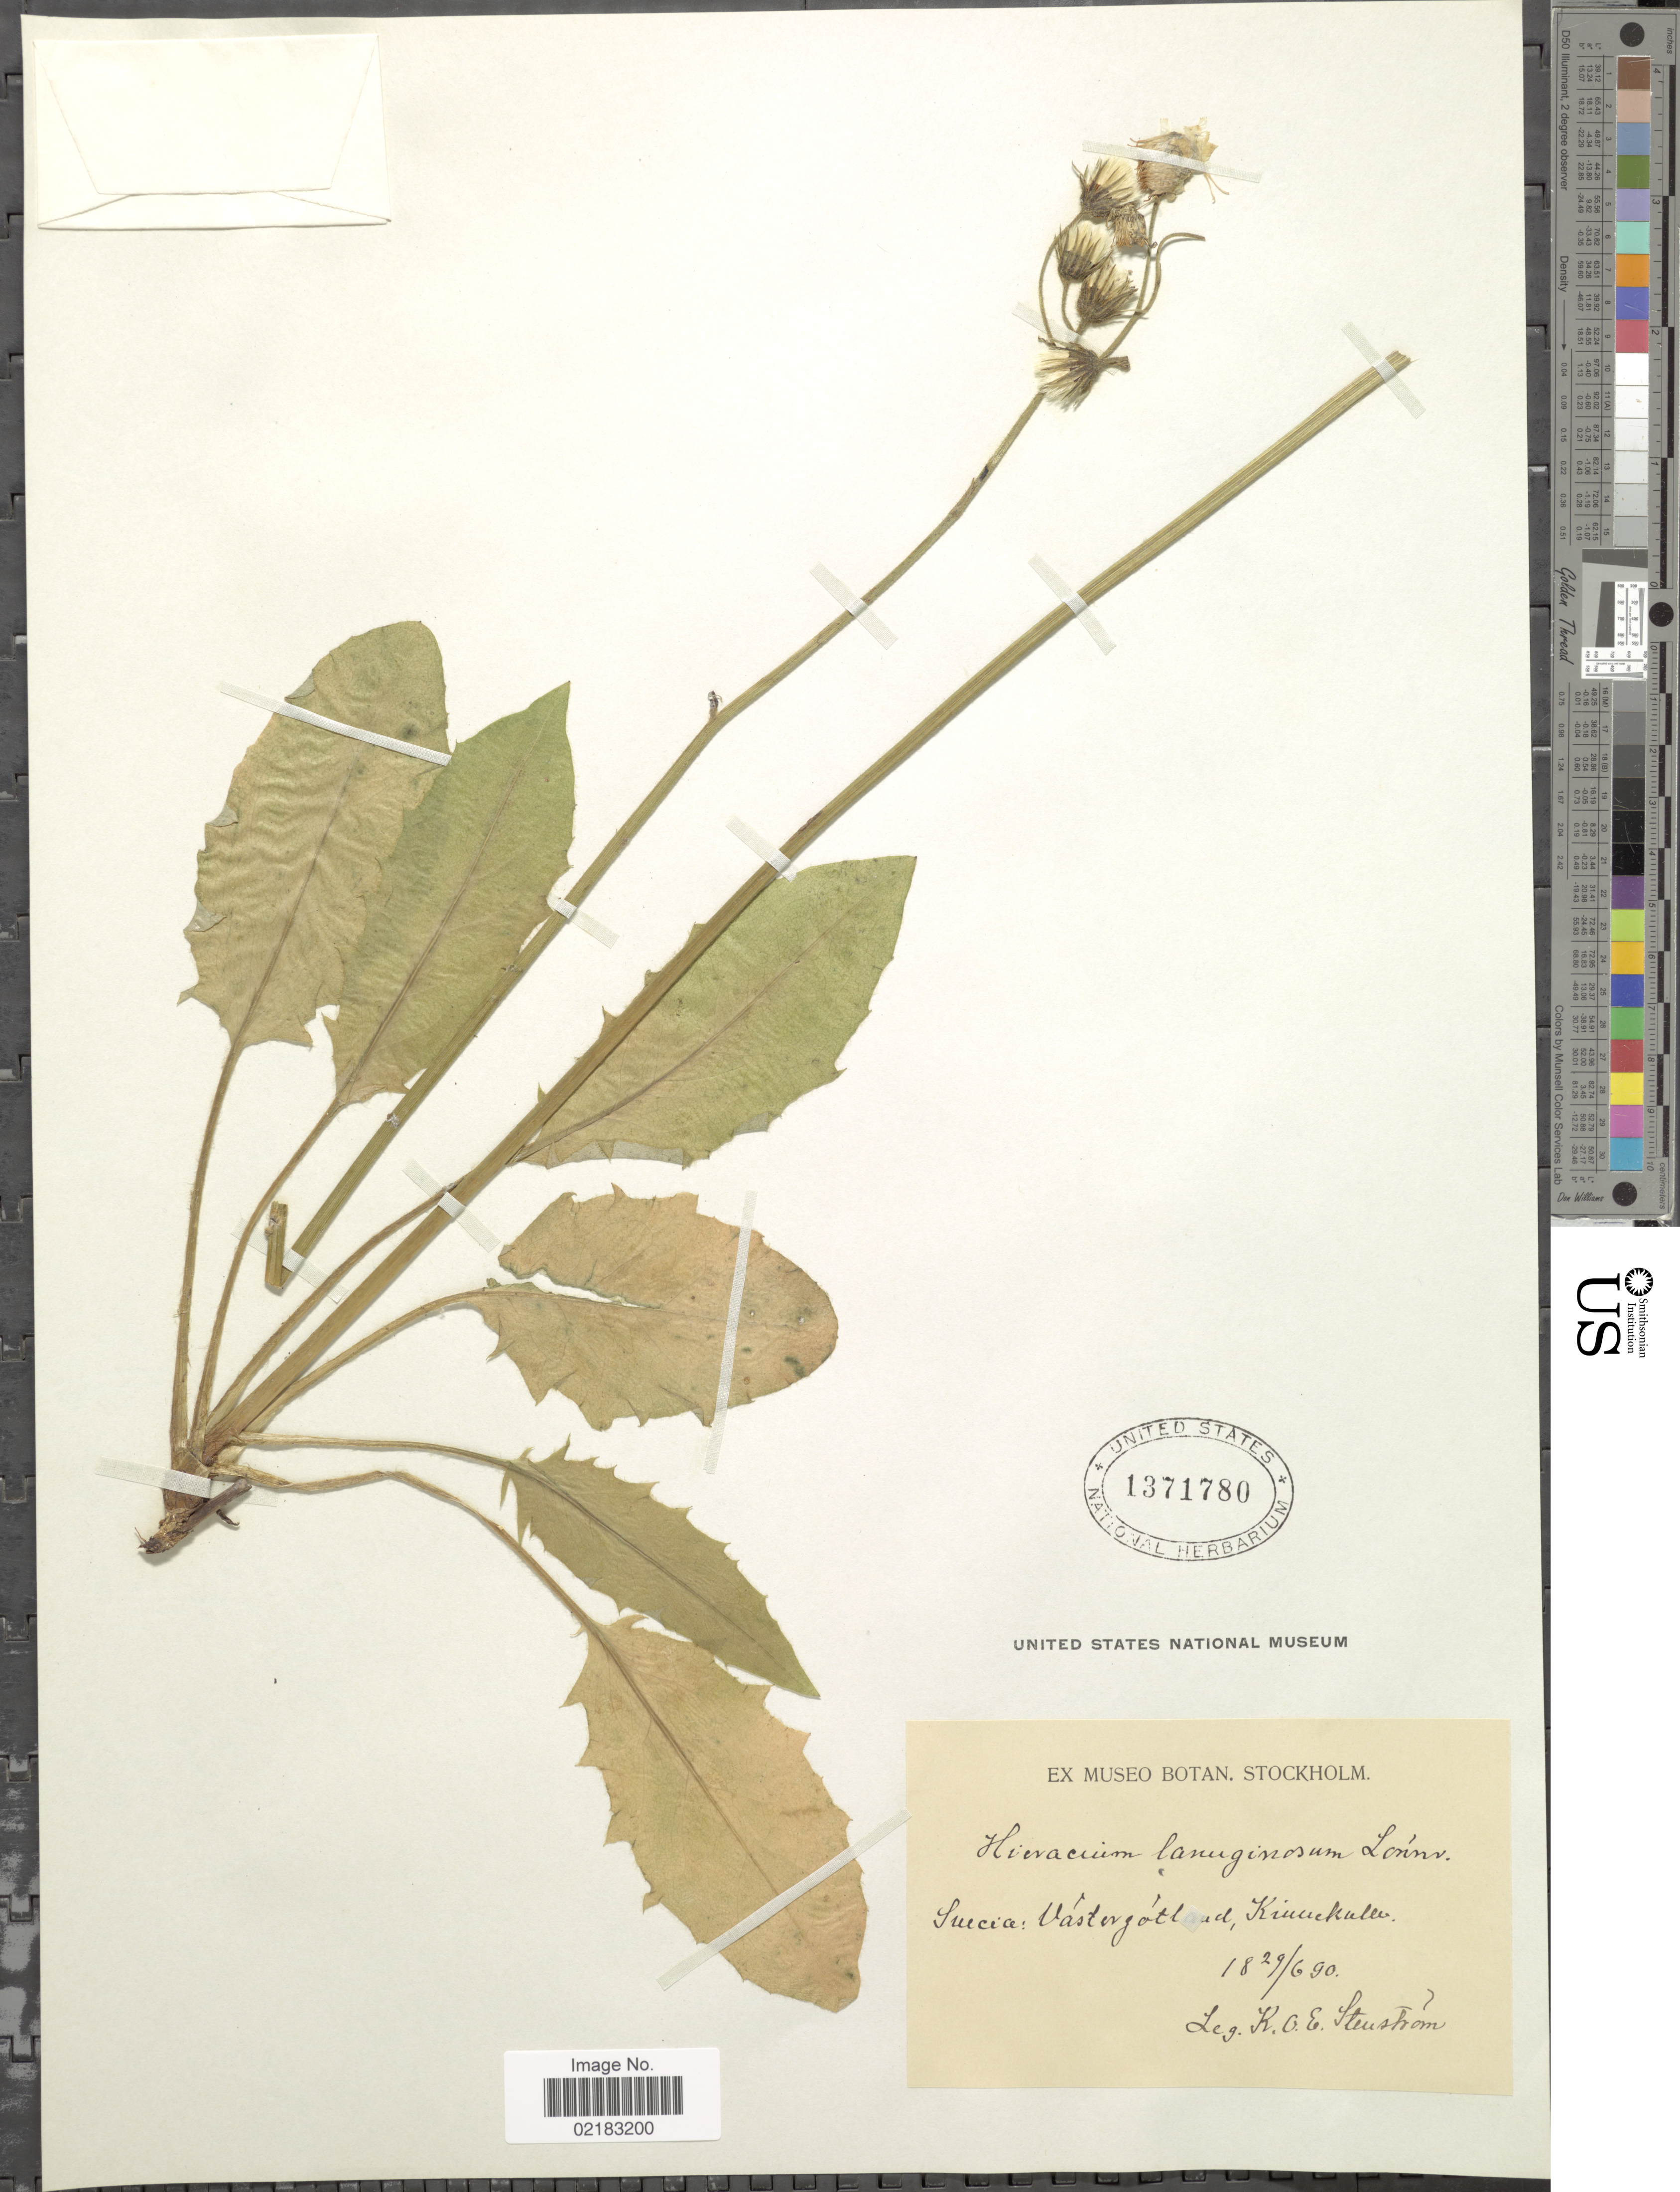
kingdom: Plantae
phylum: Tracheophyta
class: Magnoliopsida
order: Asterales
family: Asteraceae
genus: Hieracium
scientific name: Hieracium lanuginosum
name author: (Lönnr. ex Dahlst.) Johanss.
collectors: K. O. E. Stenström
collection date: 1890-06-29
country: Sweden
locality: Västergötland. Kinnekulle.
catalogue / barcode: US 1371780